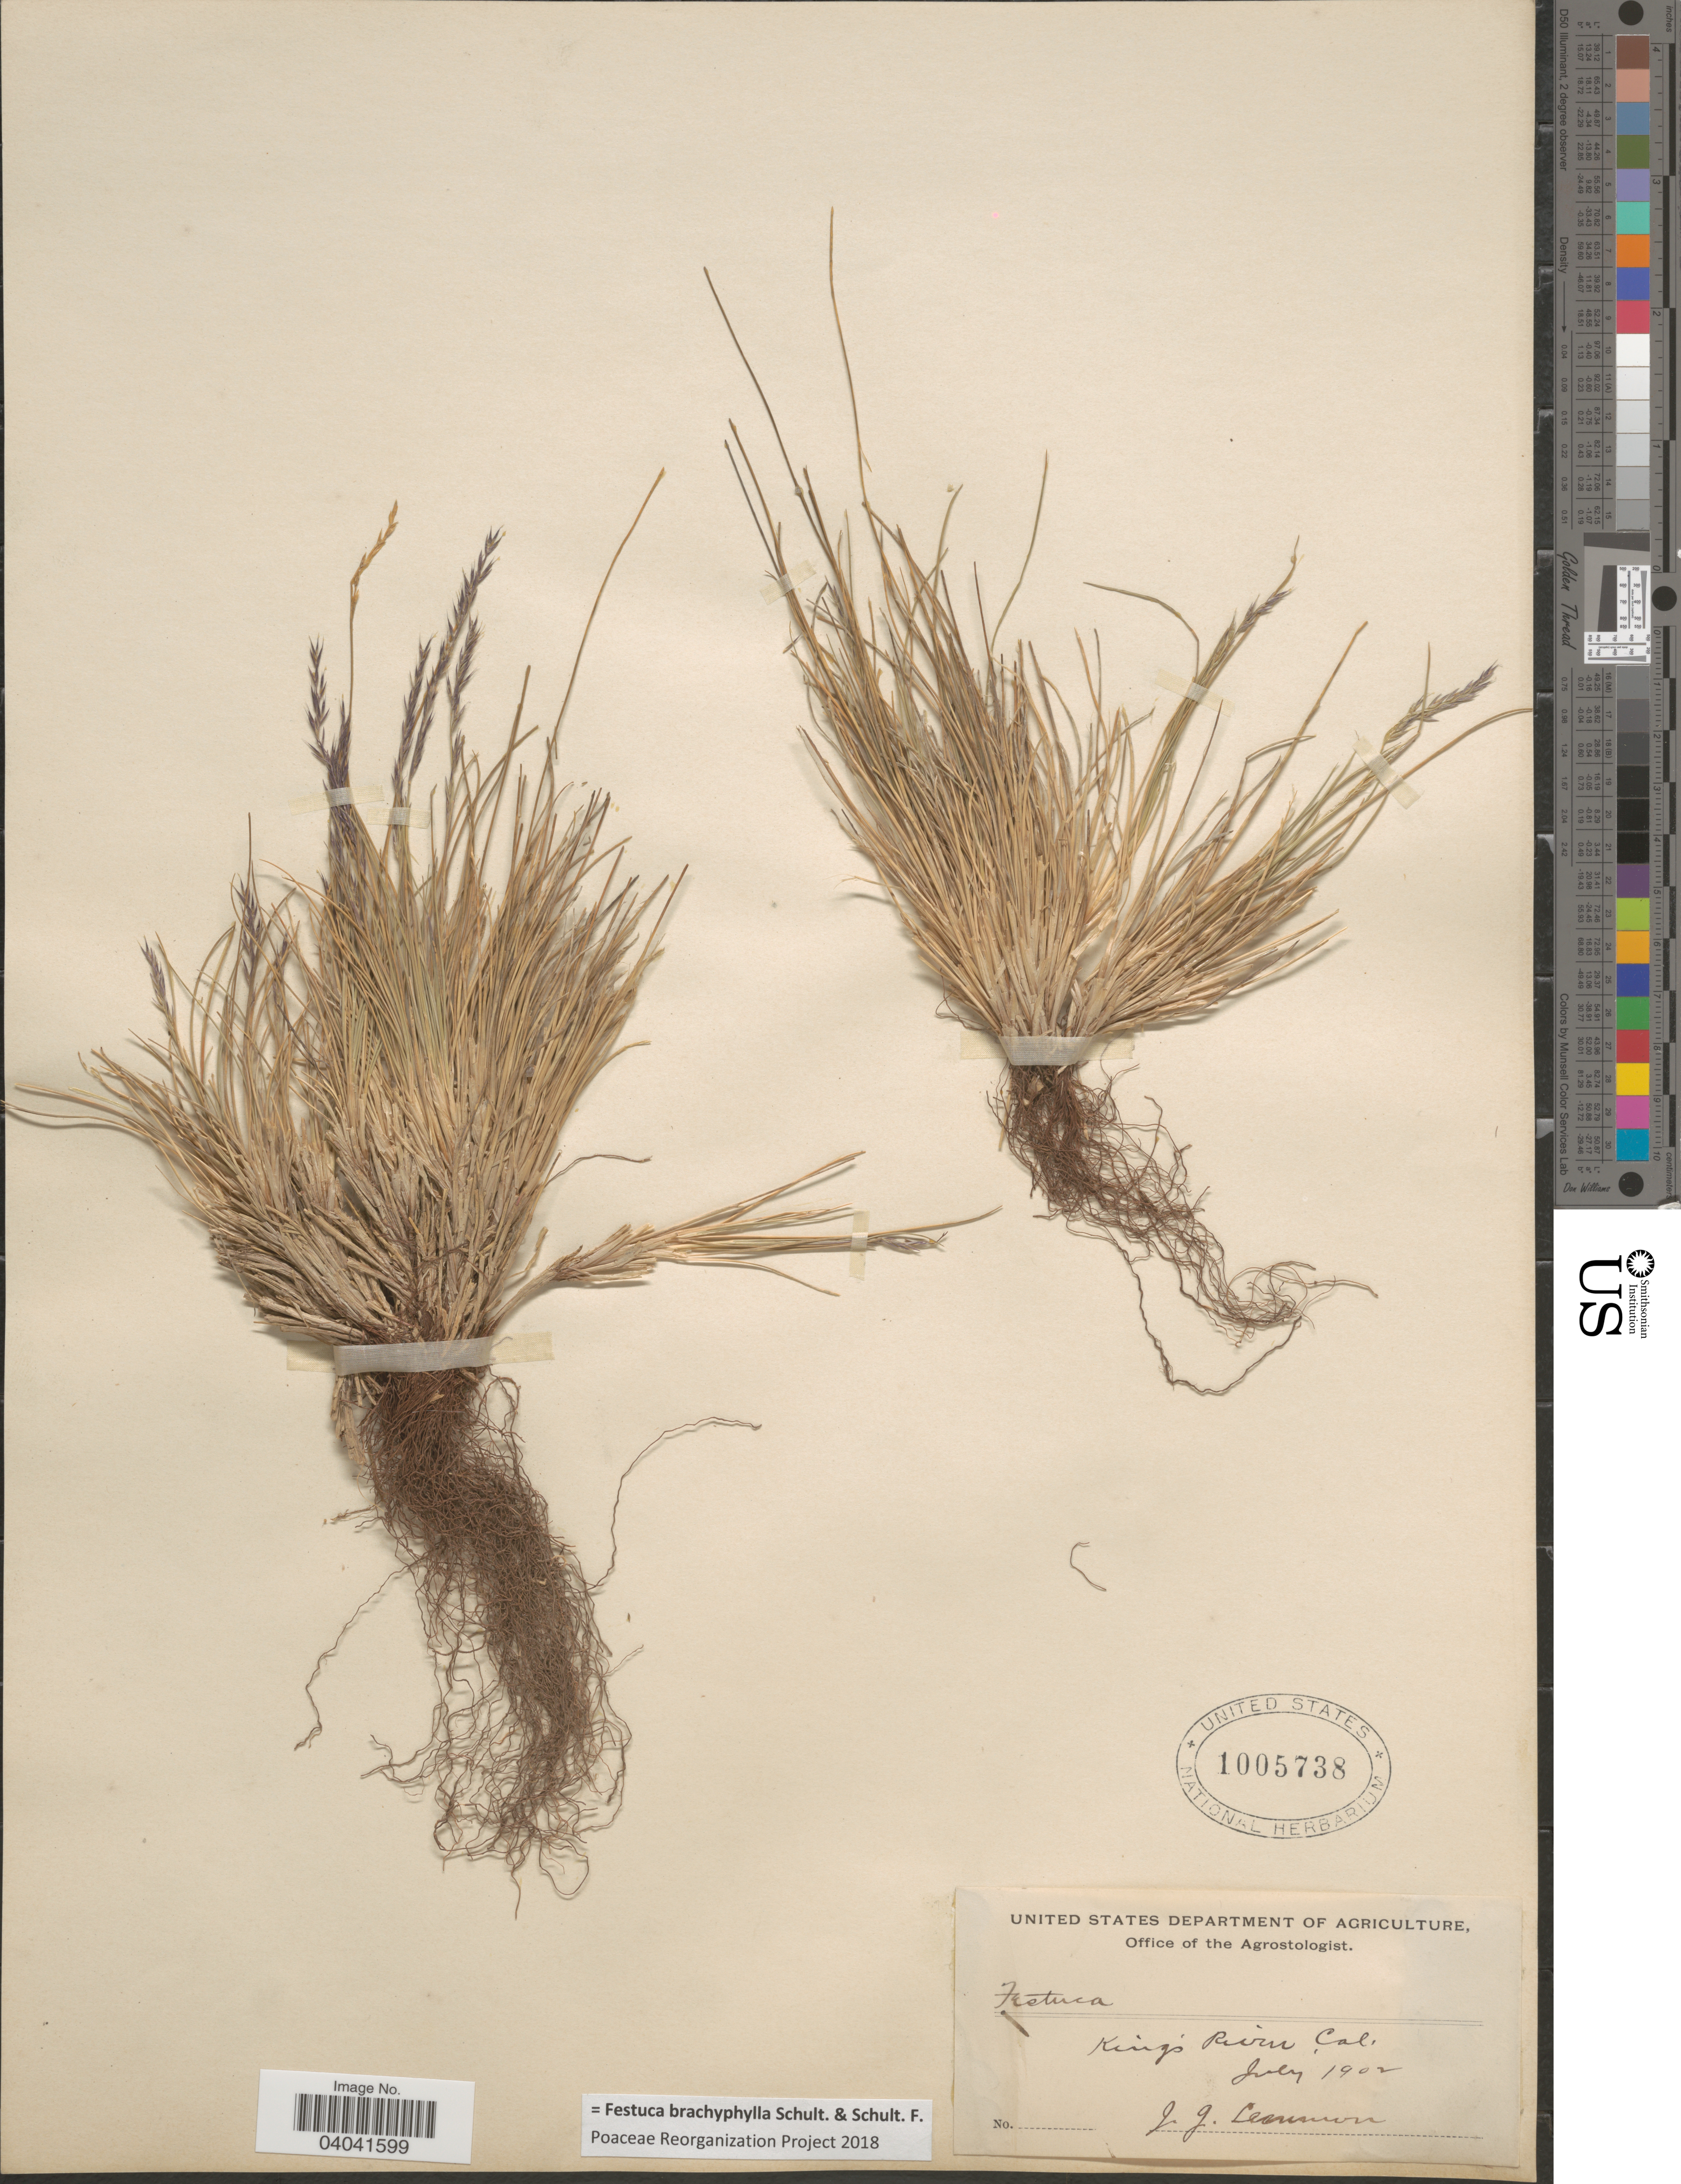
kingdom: Plantae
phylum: Tracheophyta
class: Liliopsida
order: Poales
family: Poaceae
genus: Festuca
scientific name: Festuca brachyphylla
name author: Schult. & Schult. f.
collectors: J. Lemmon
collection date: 1902-07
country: United States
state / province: California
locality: King's River.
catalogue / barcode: US 1005738